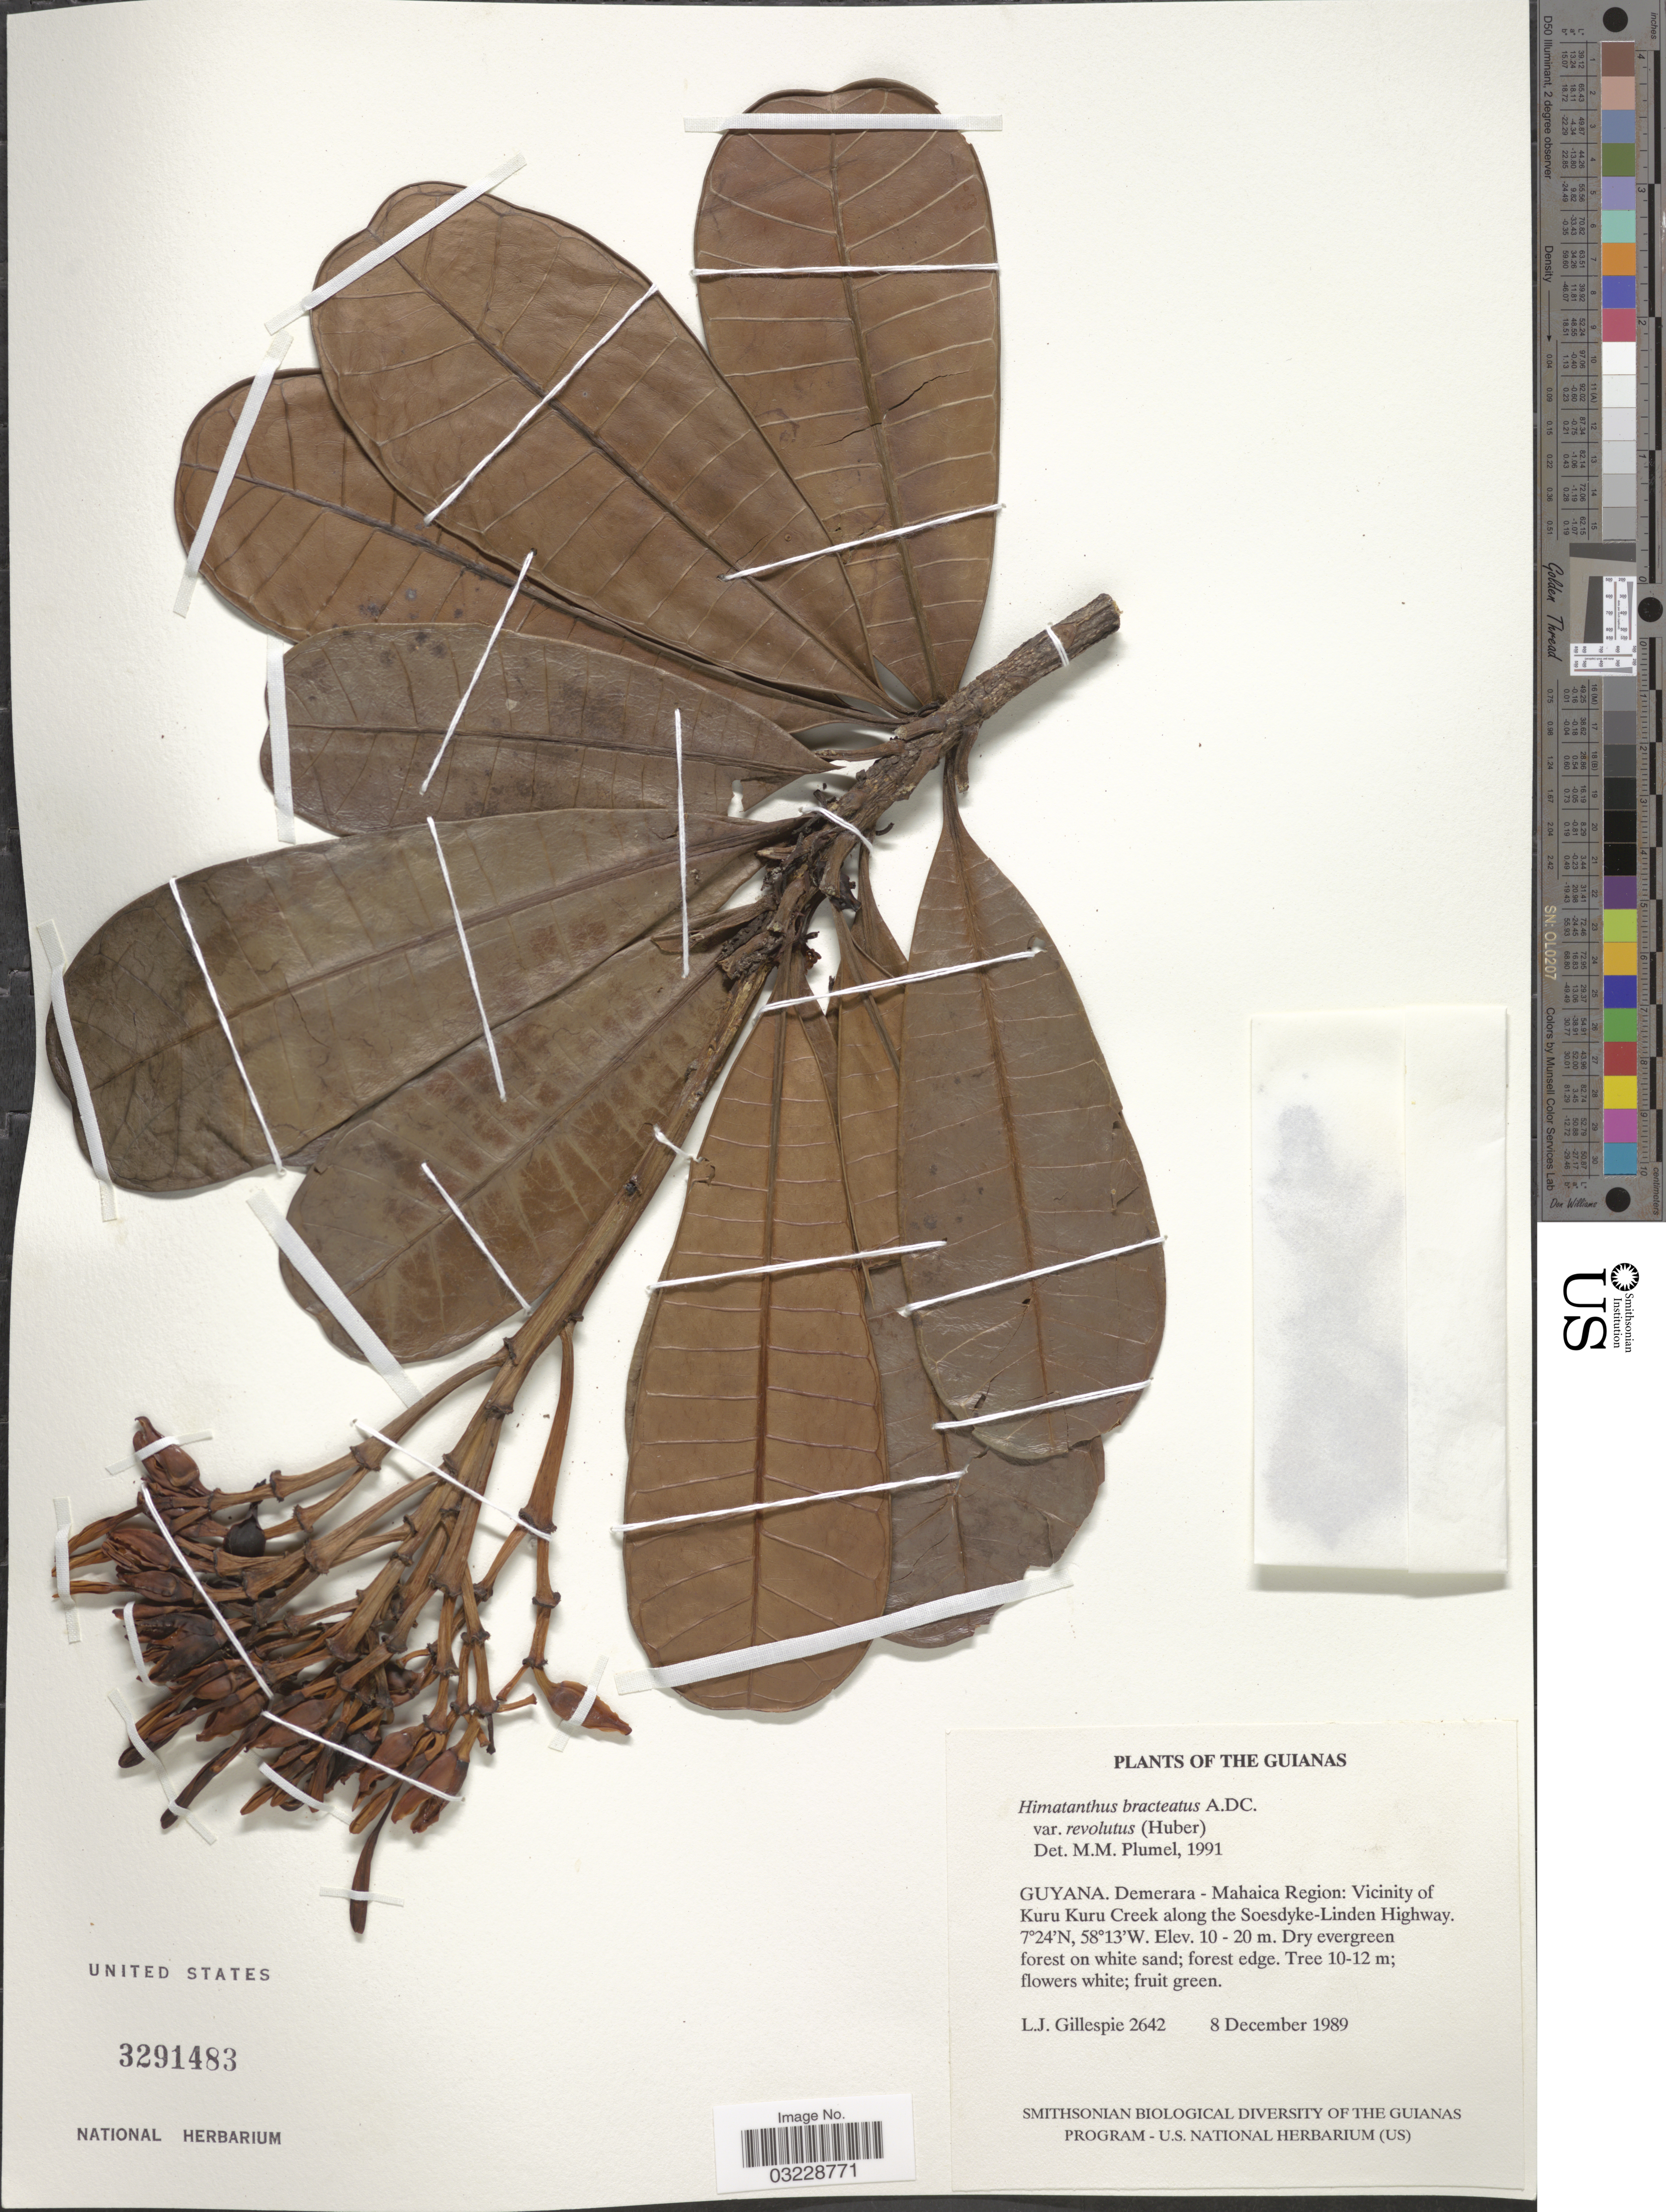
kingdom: Plantae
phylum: Tracheophyta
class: Magnoliopsida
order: Gentianales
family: Apocynaceae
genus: Himatanthus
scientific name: Himatanthus bracteatus var. revolutus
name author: (Huber) Plumel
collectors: L. Gillespie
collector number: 2642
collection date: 1989-12-08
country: Guyana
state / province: Demerara-Mahaica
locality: Guianas. Vicinity of Kuru Kuru Creek along the Soesdyke-Linden Highway.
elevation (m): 10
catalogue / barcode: US 3291483